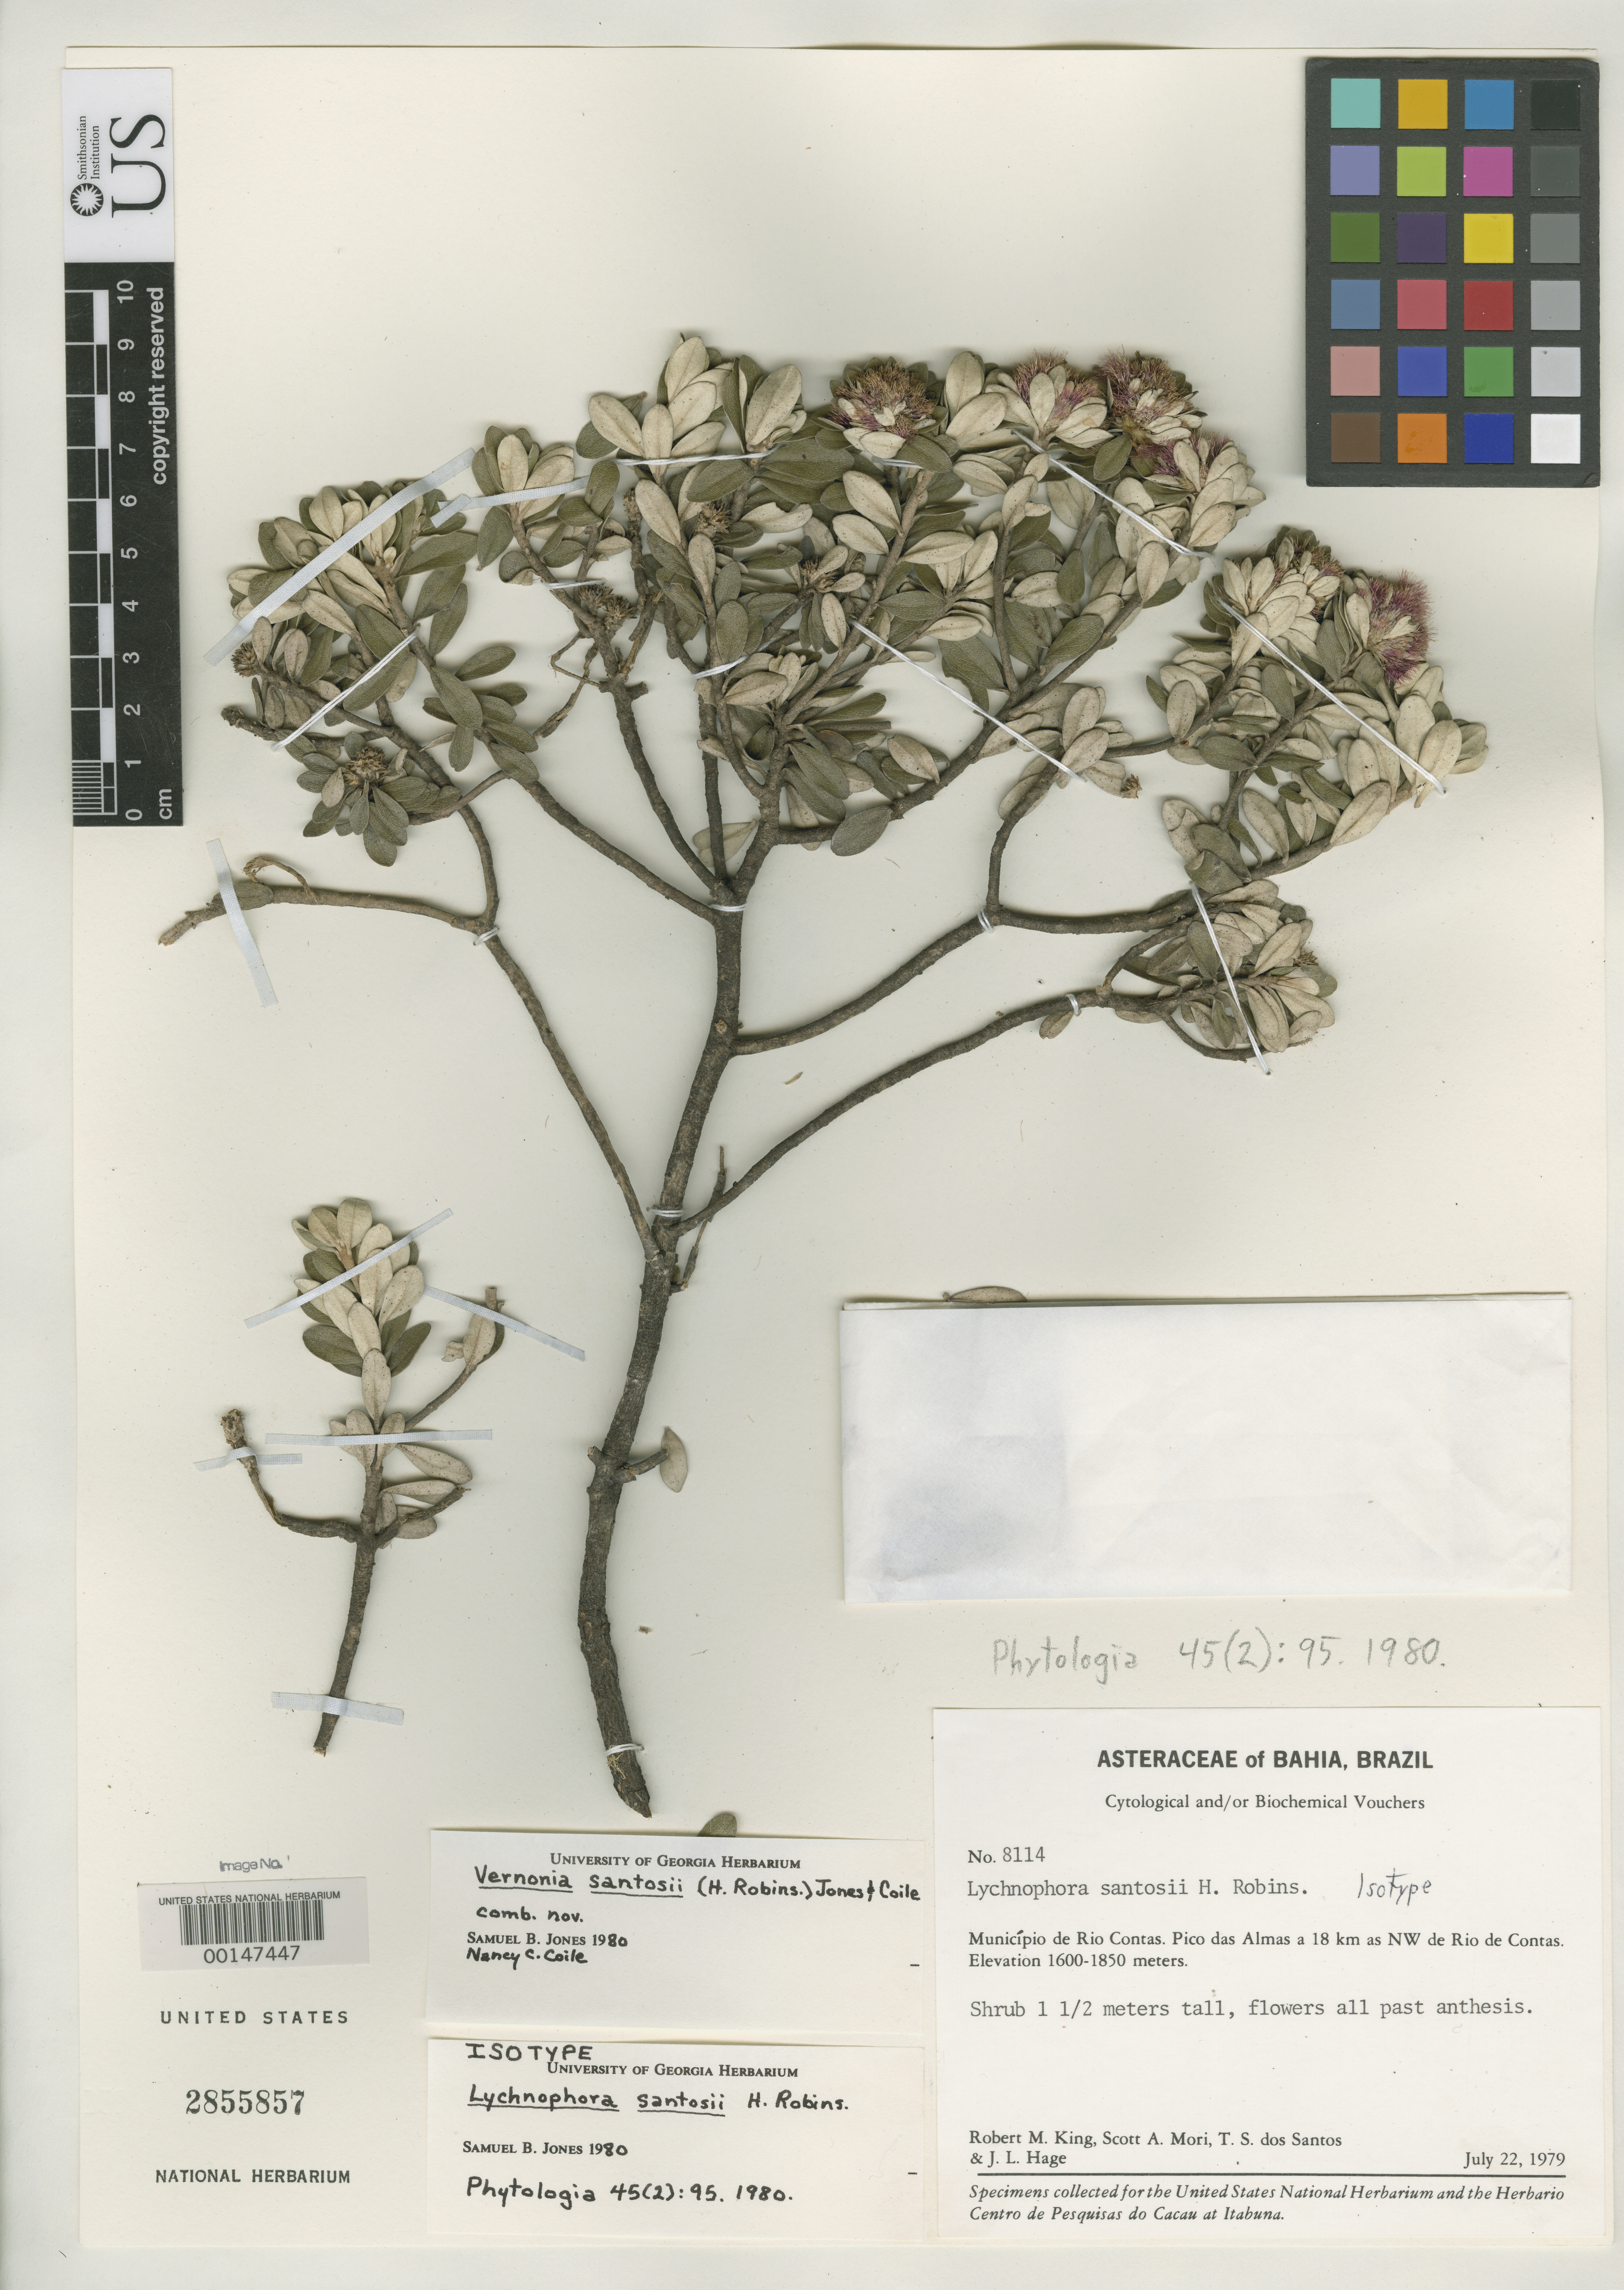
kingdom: Plantae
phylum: Tracheophyta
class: Magnoliopsida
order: Asterales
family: Asteraceae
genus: Lychnophora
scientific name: Lychnophora santosii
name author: H. Rob.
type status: Isotype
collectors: R. M. King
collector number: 8114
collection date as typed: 22 Jul 1979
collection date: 1979-07-22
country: Brazil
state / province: Bahia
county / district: Rio de Contas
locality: Pico das Almas, NW of Rio de Contas.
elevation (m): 1600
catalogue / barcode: US 2855857